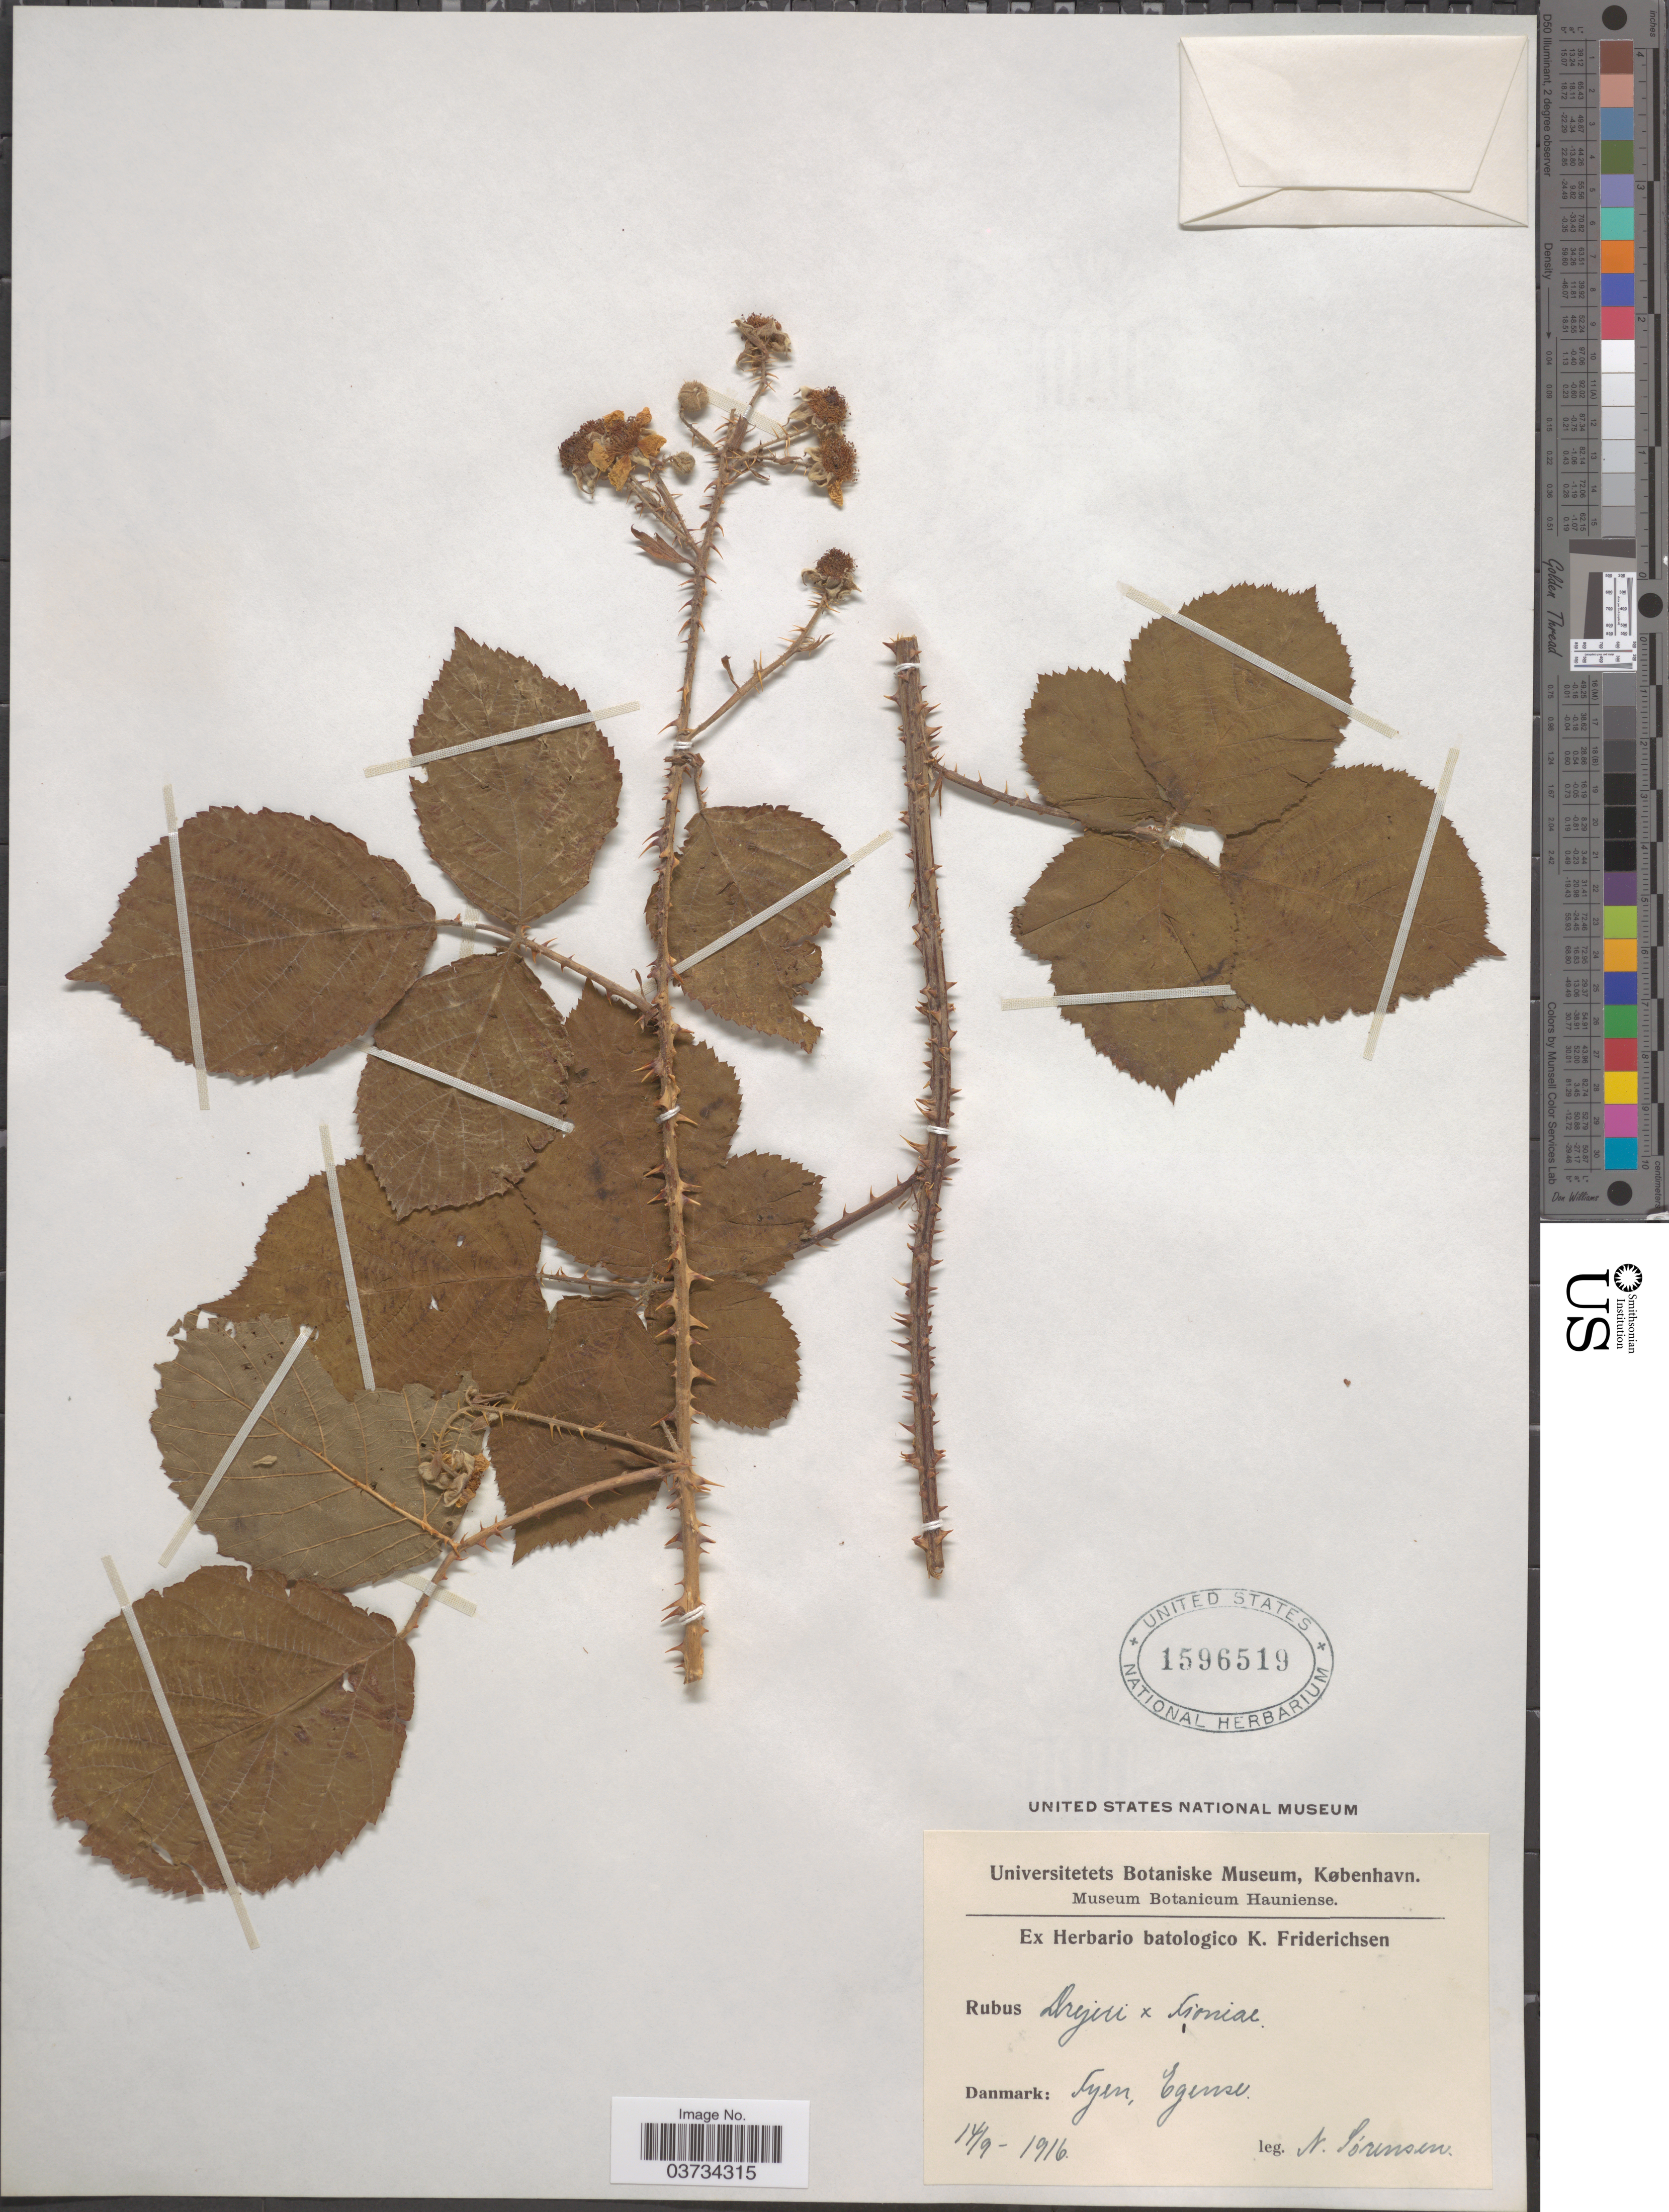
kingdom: Plantae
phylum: Tracheophyta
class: Magnoliopsida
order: Rosales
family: Rosaceae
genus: Rubus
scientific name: Rubus drejeri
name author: Jensen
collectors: N. Sórensen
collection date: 1916-09-14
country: Denmark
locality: Danmark: Fyen, Egense.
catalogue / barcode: US 1596519